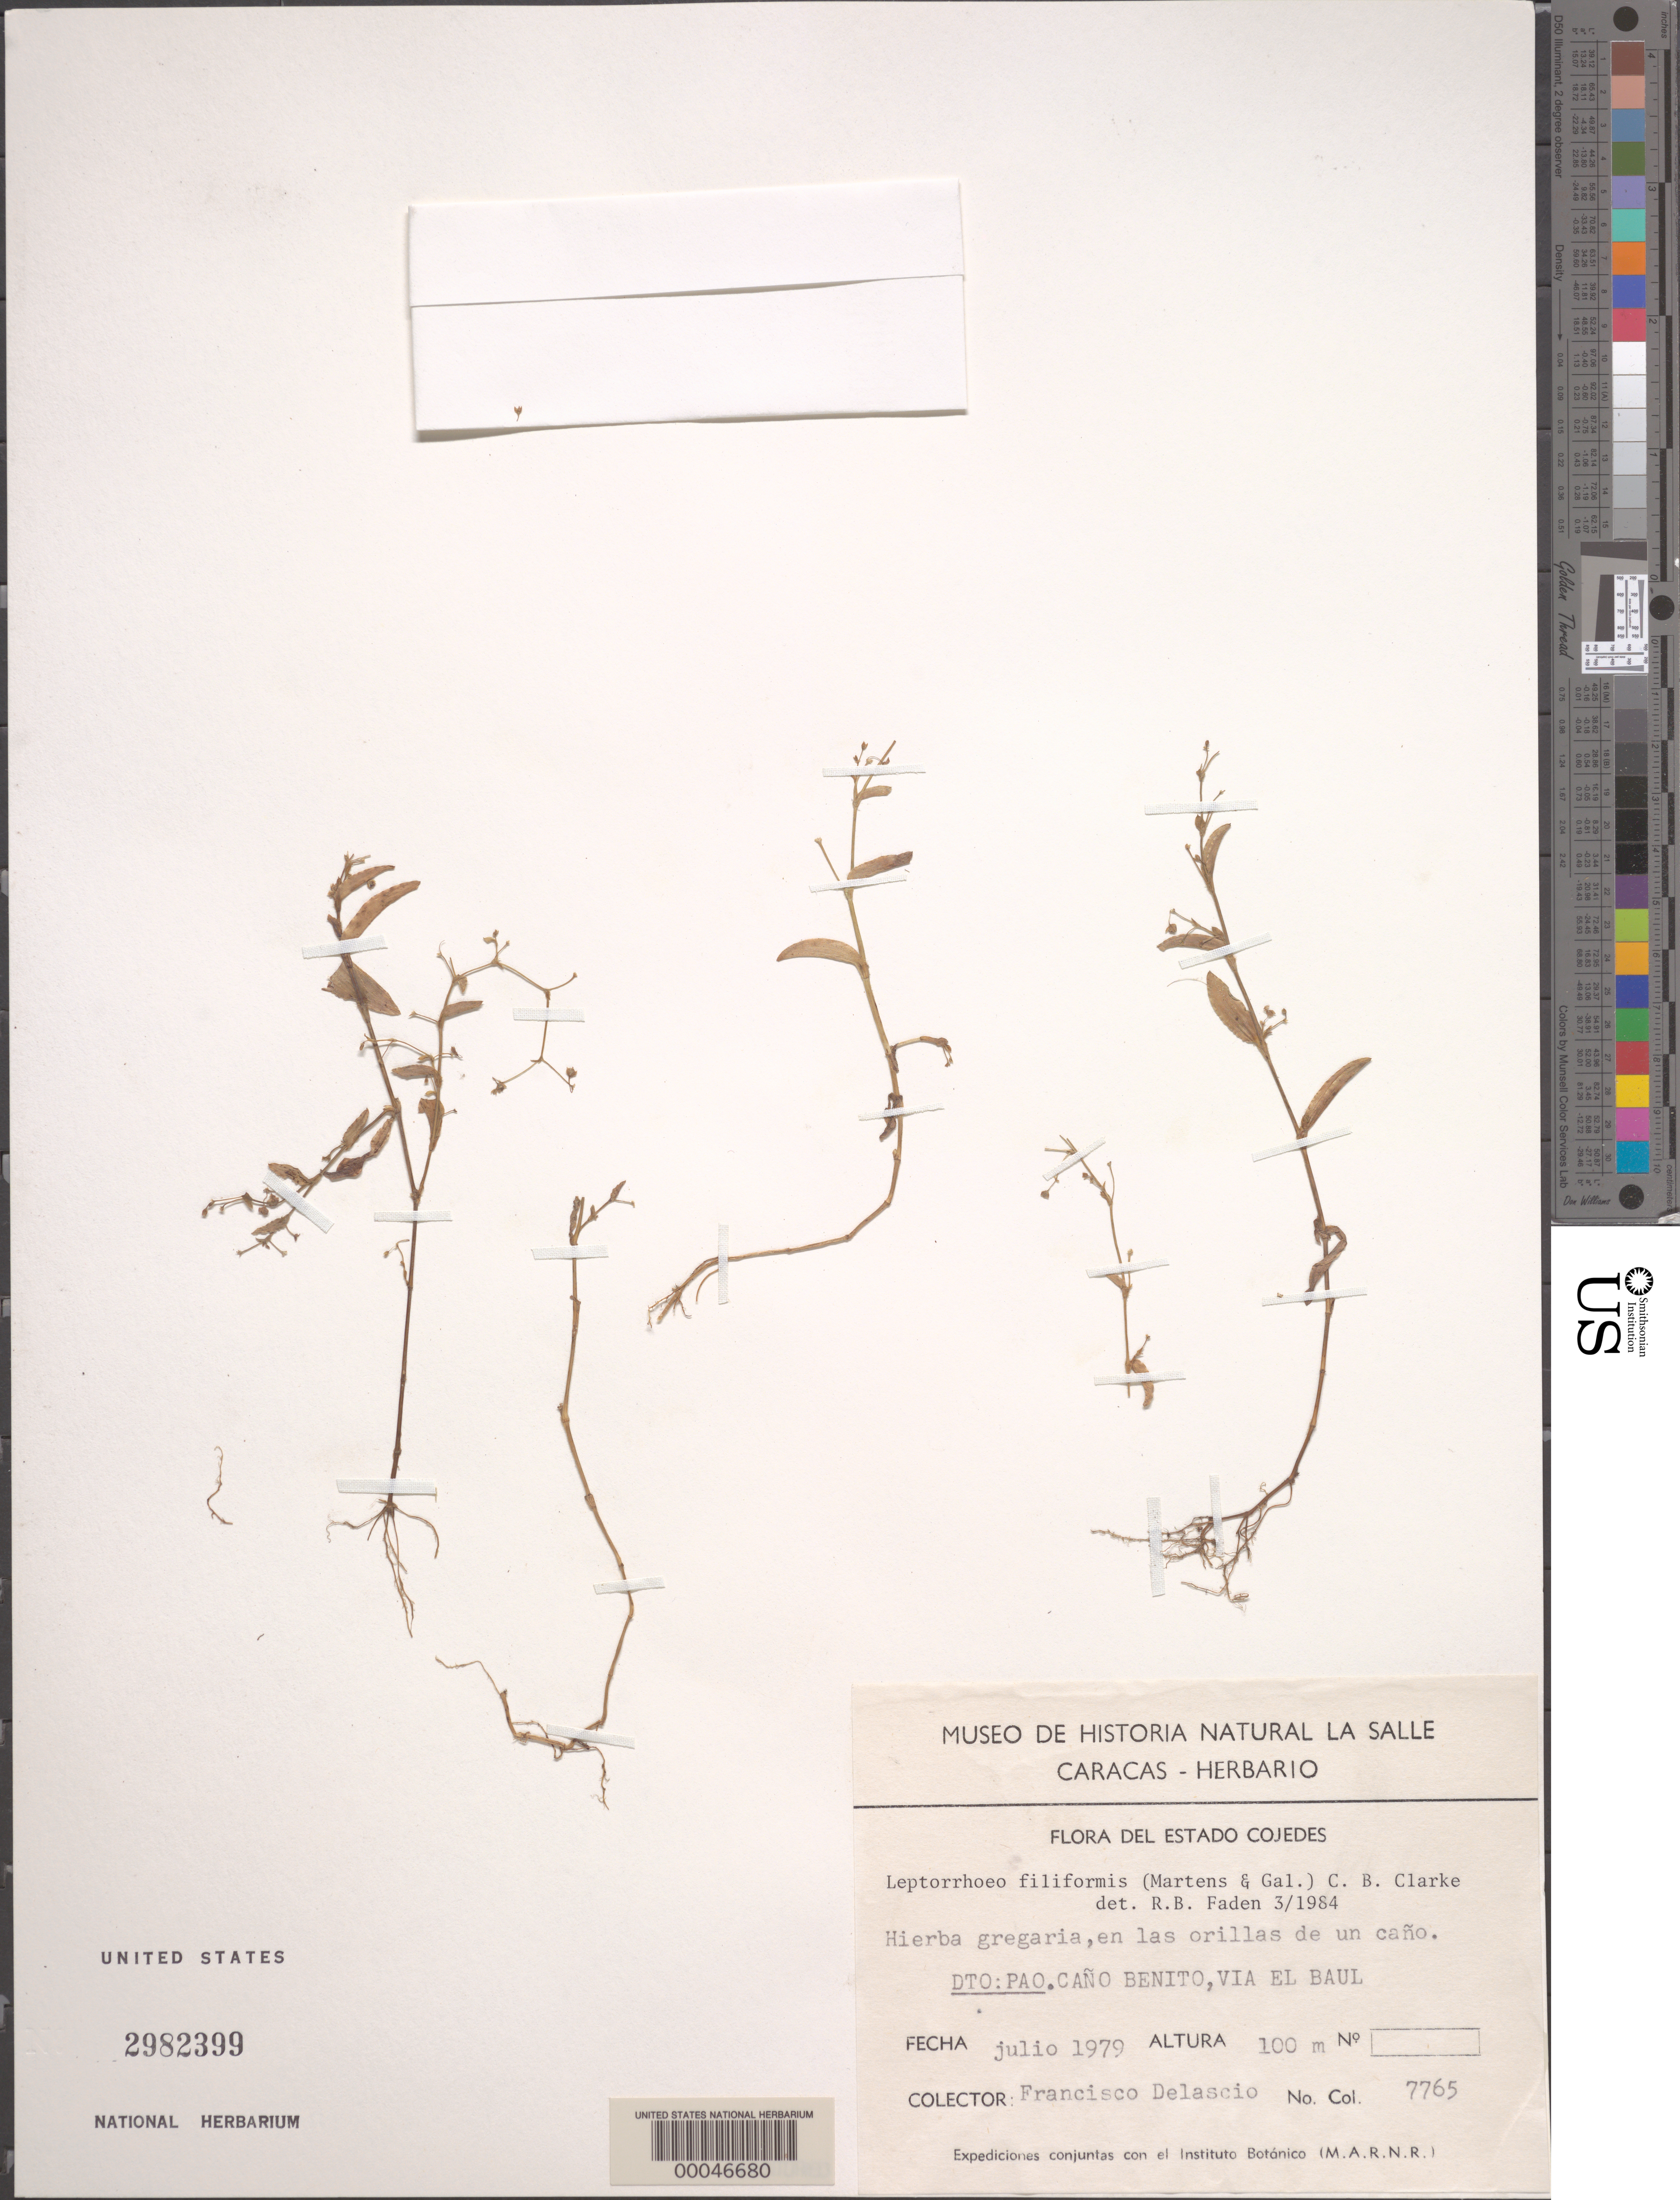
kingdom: Plantae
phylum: Tracheophyta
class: Liliopsida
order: Commelinales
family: Commelinaceae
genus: Callisia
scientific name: Callisia filiformis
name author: (M. Martens & Galeotti) D.R. Hunt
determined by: Faden, Robert B., (US), Smithsonian Institution - National Museum of Natural History (UNITED STATES)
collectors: F. Delascio C.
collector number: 7765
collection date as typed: Jul 1979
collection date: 1979-07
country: Venezuela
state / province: Cojedes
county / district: Pao Cano Benito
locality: Near el baul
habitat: Canyon edge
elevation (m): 100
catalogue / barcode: US 2982399